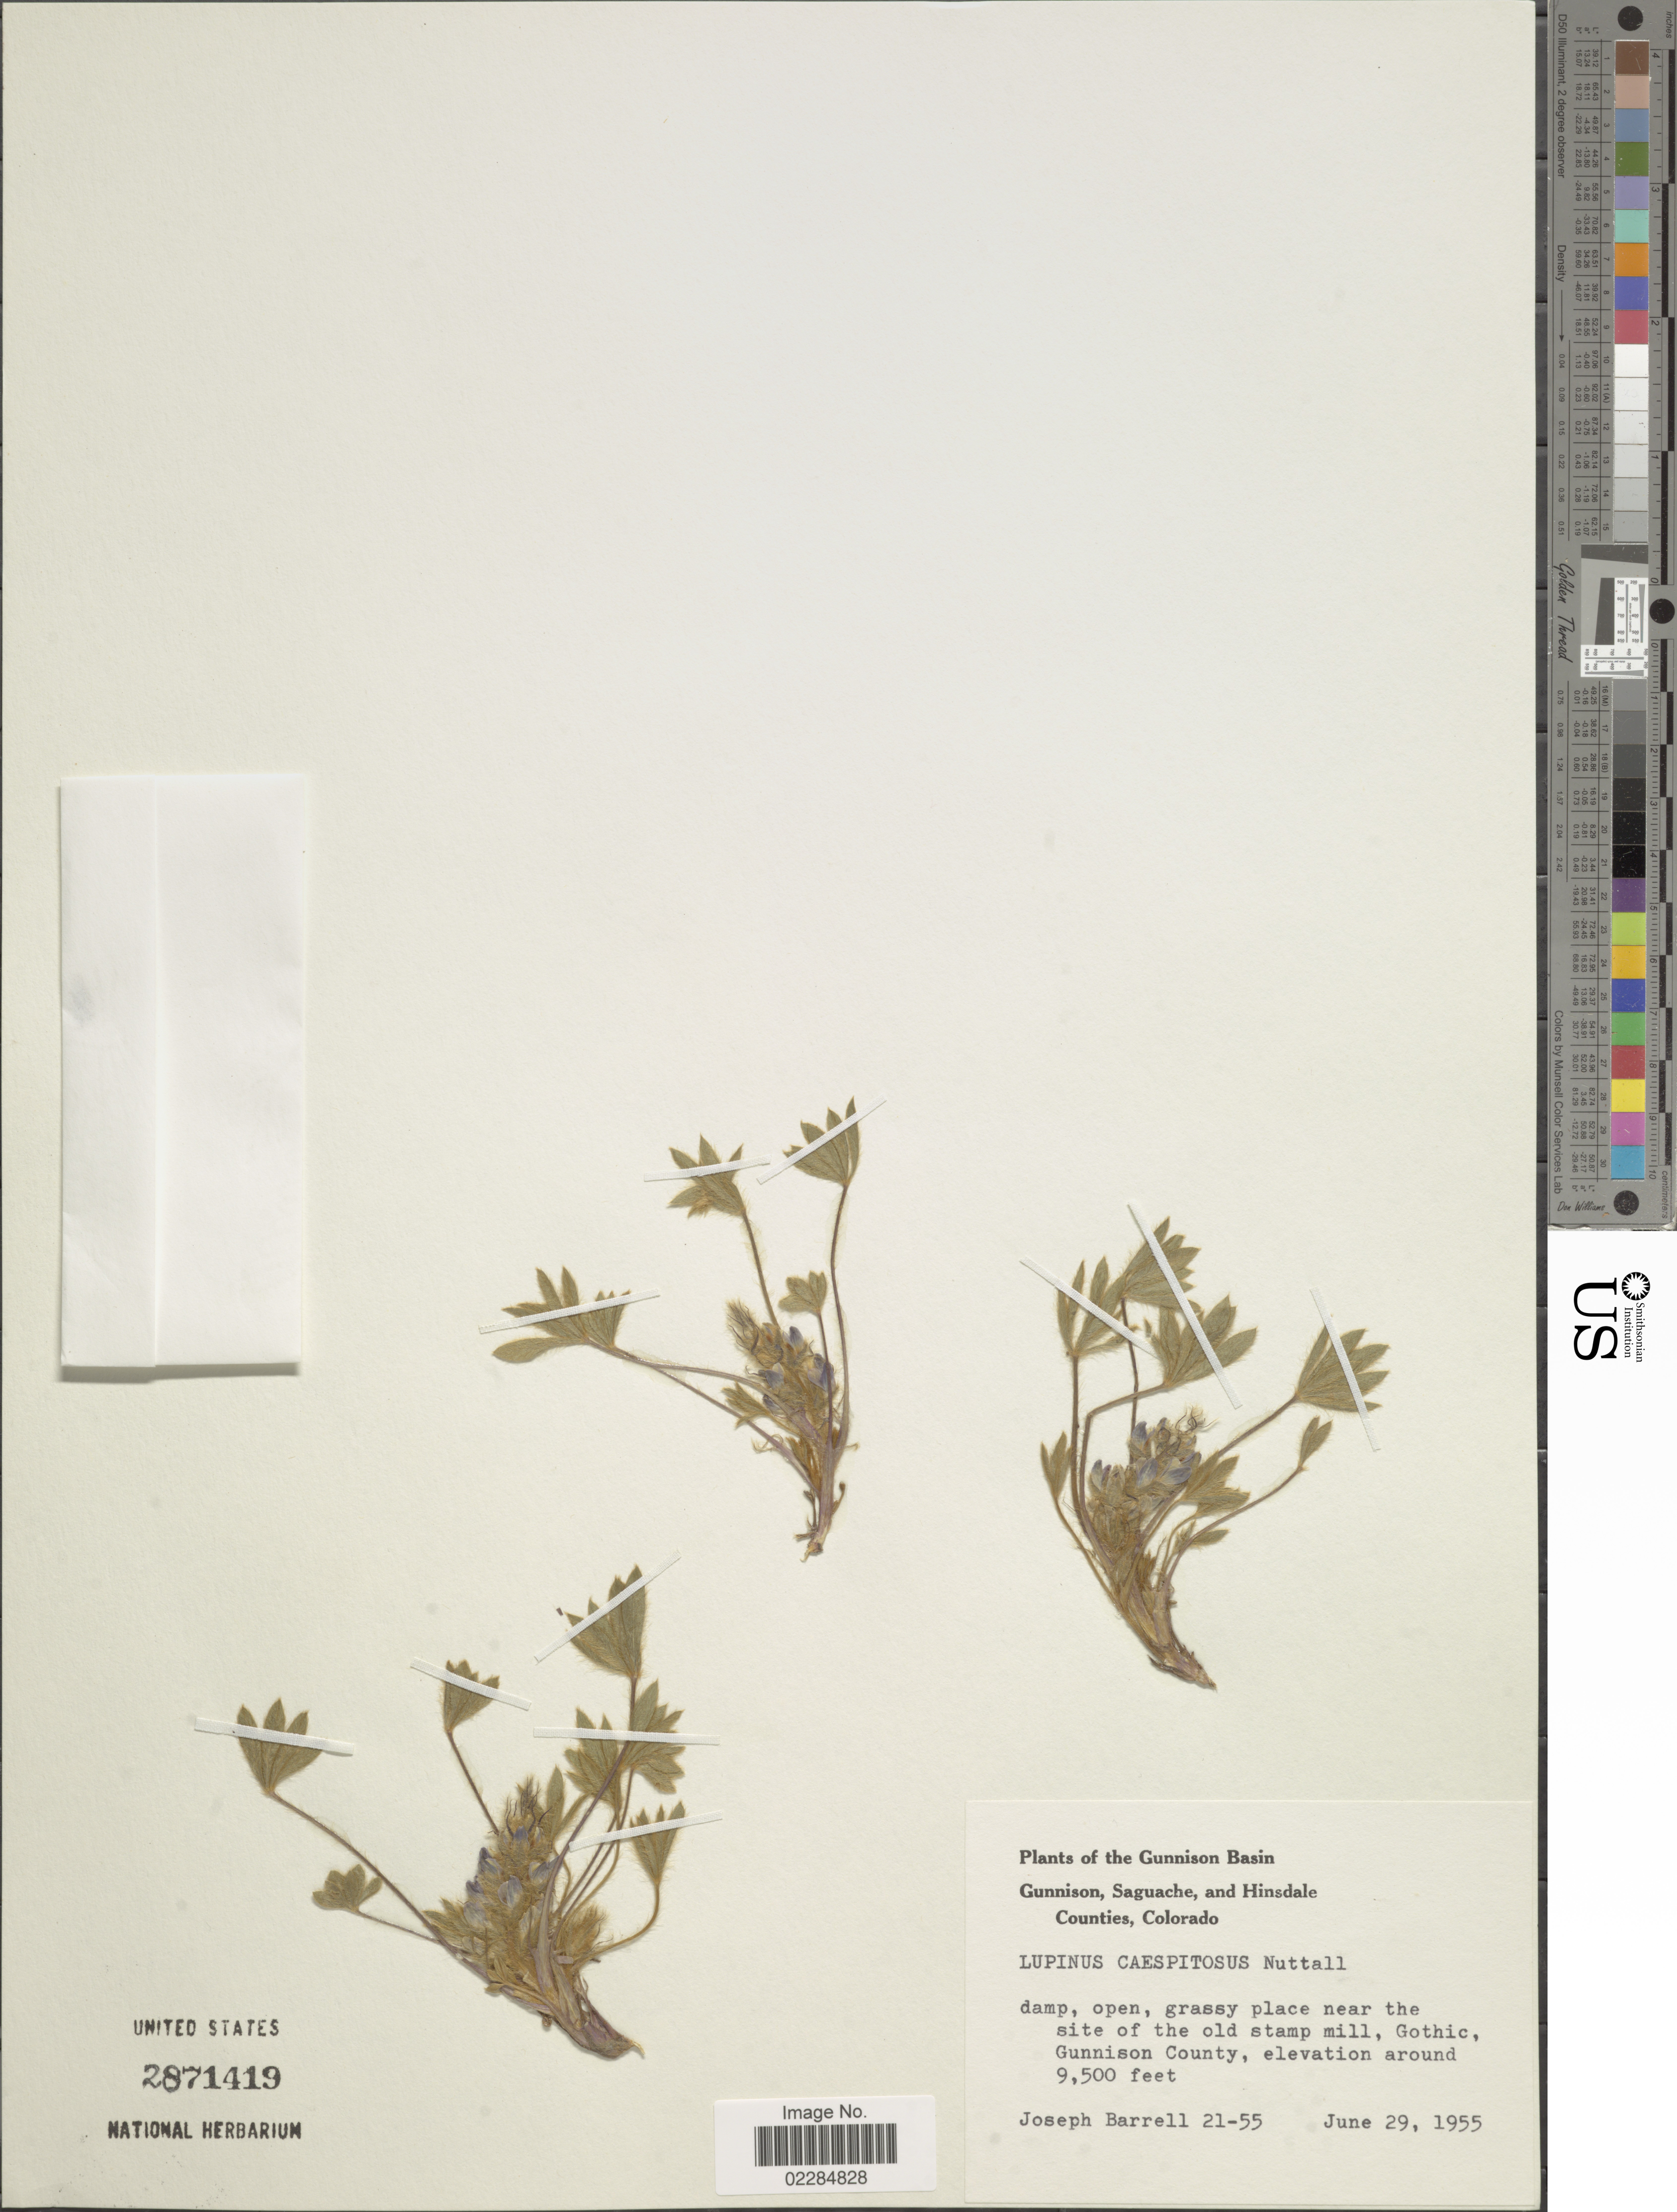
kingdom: Plantae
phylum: Tracheophyta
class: Magnoliopsida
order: Fabales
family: Fabaceae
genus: Lupinus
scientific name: Lupinus caespitosus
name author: Nutt.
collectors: J. Barrell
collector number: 21-55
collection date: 1955-06-29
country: United States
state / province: Colorado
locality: Gunnison Basin. Gunnison, Saguache, and Hinsdale Counties. Gothic, Gunnison County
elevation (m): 2896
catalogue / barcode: US 2871419